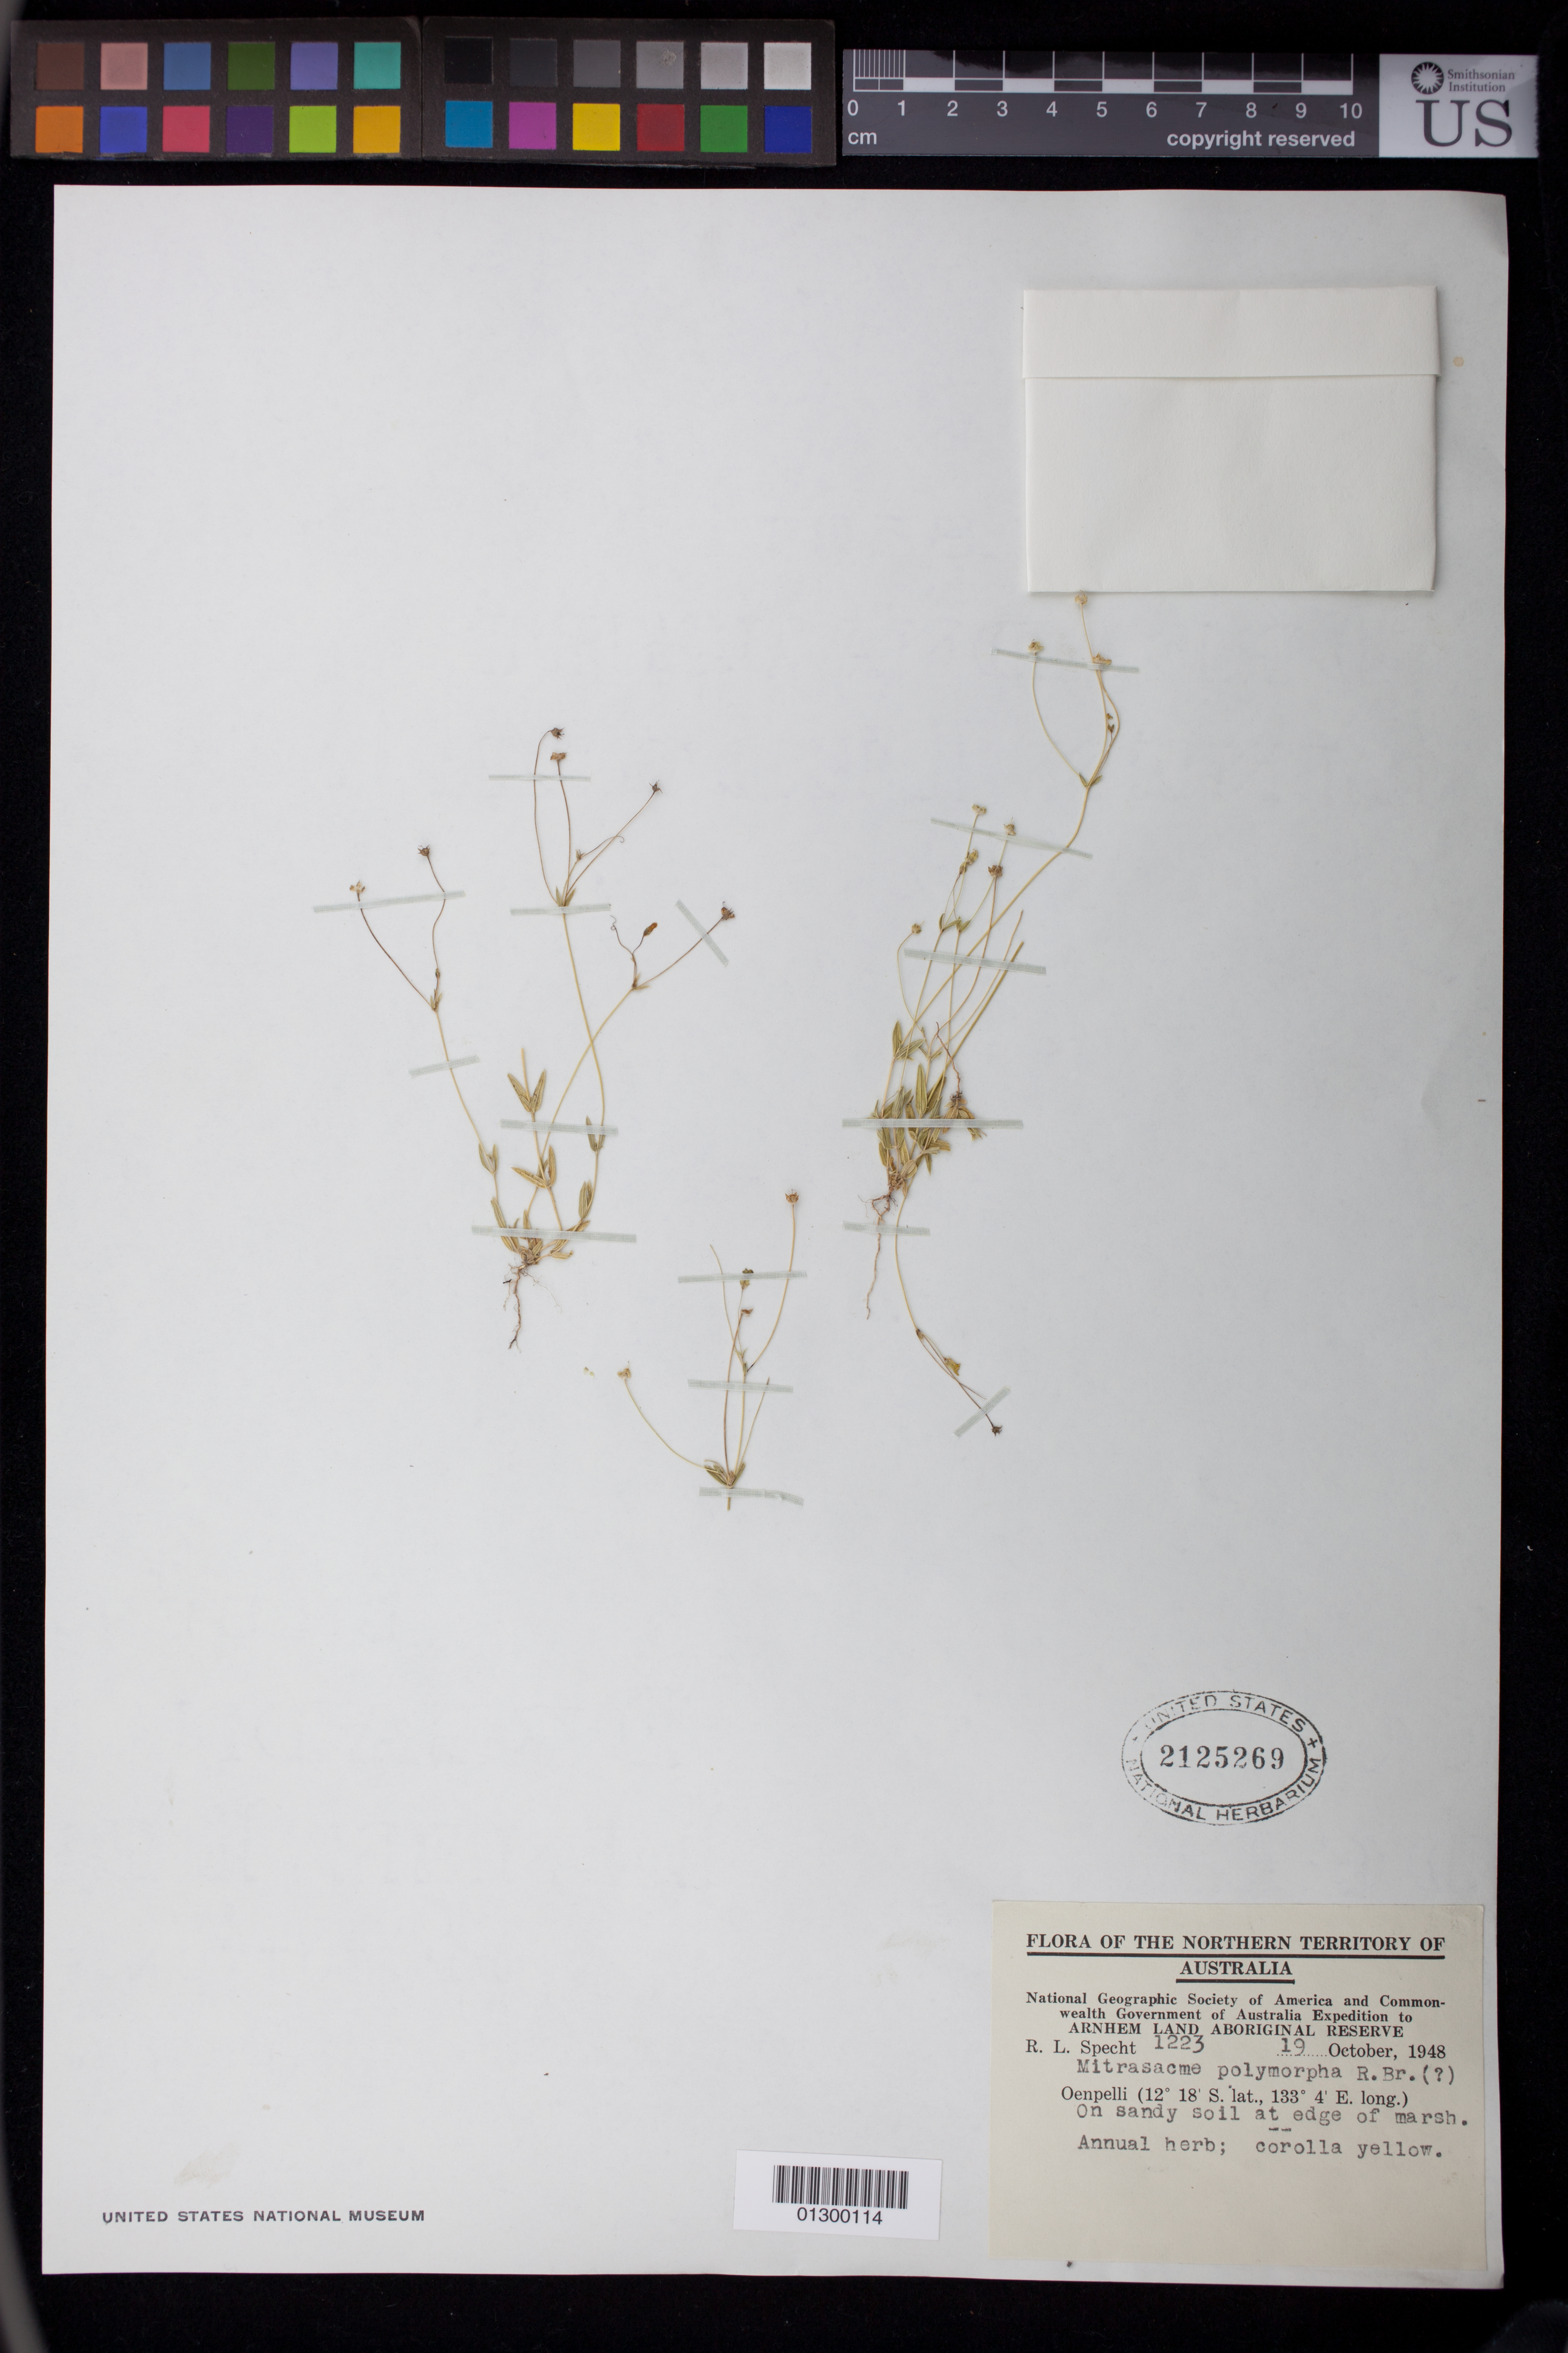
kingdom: Plantae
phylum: Tracheophyta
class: Magnoliopsida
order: Gentianales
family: Loganiaceae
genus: Mitrasacme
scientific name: Mitrasacme polymorpha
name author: R. Br.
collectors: R. L. Specht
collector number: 1223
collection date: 1948-10-19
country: Australia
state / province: Northern Territory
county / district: West Arnhem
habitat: On sandy soil at edge of marsh.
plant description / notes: Annual herb; corolla yellow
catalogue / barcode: US 2125269